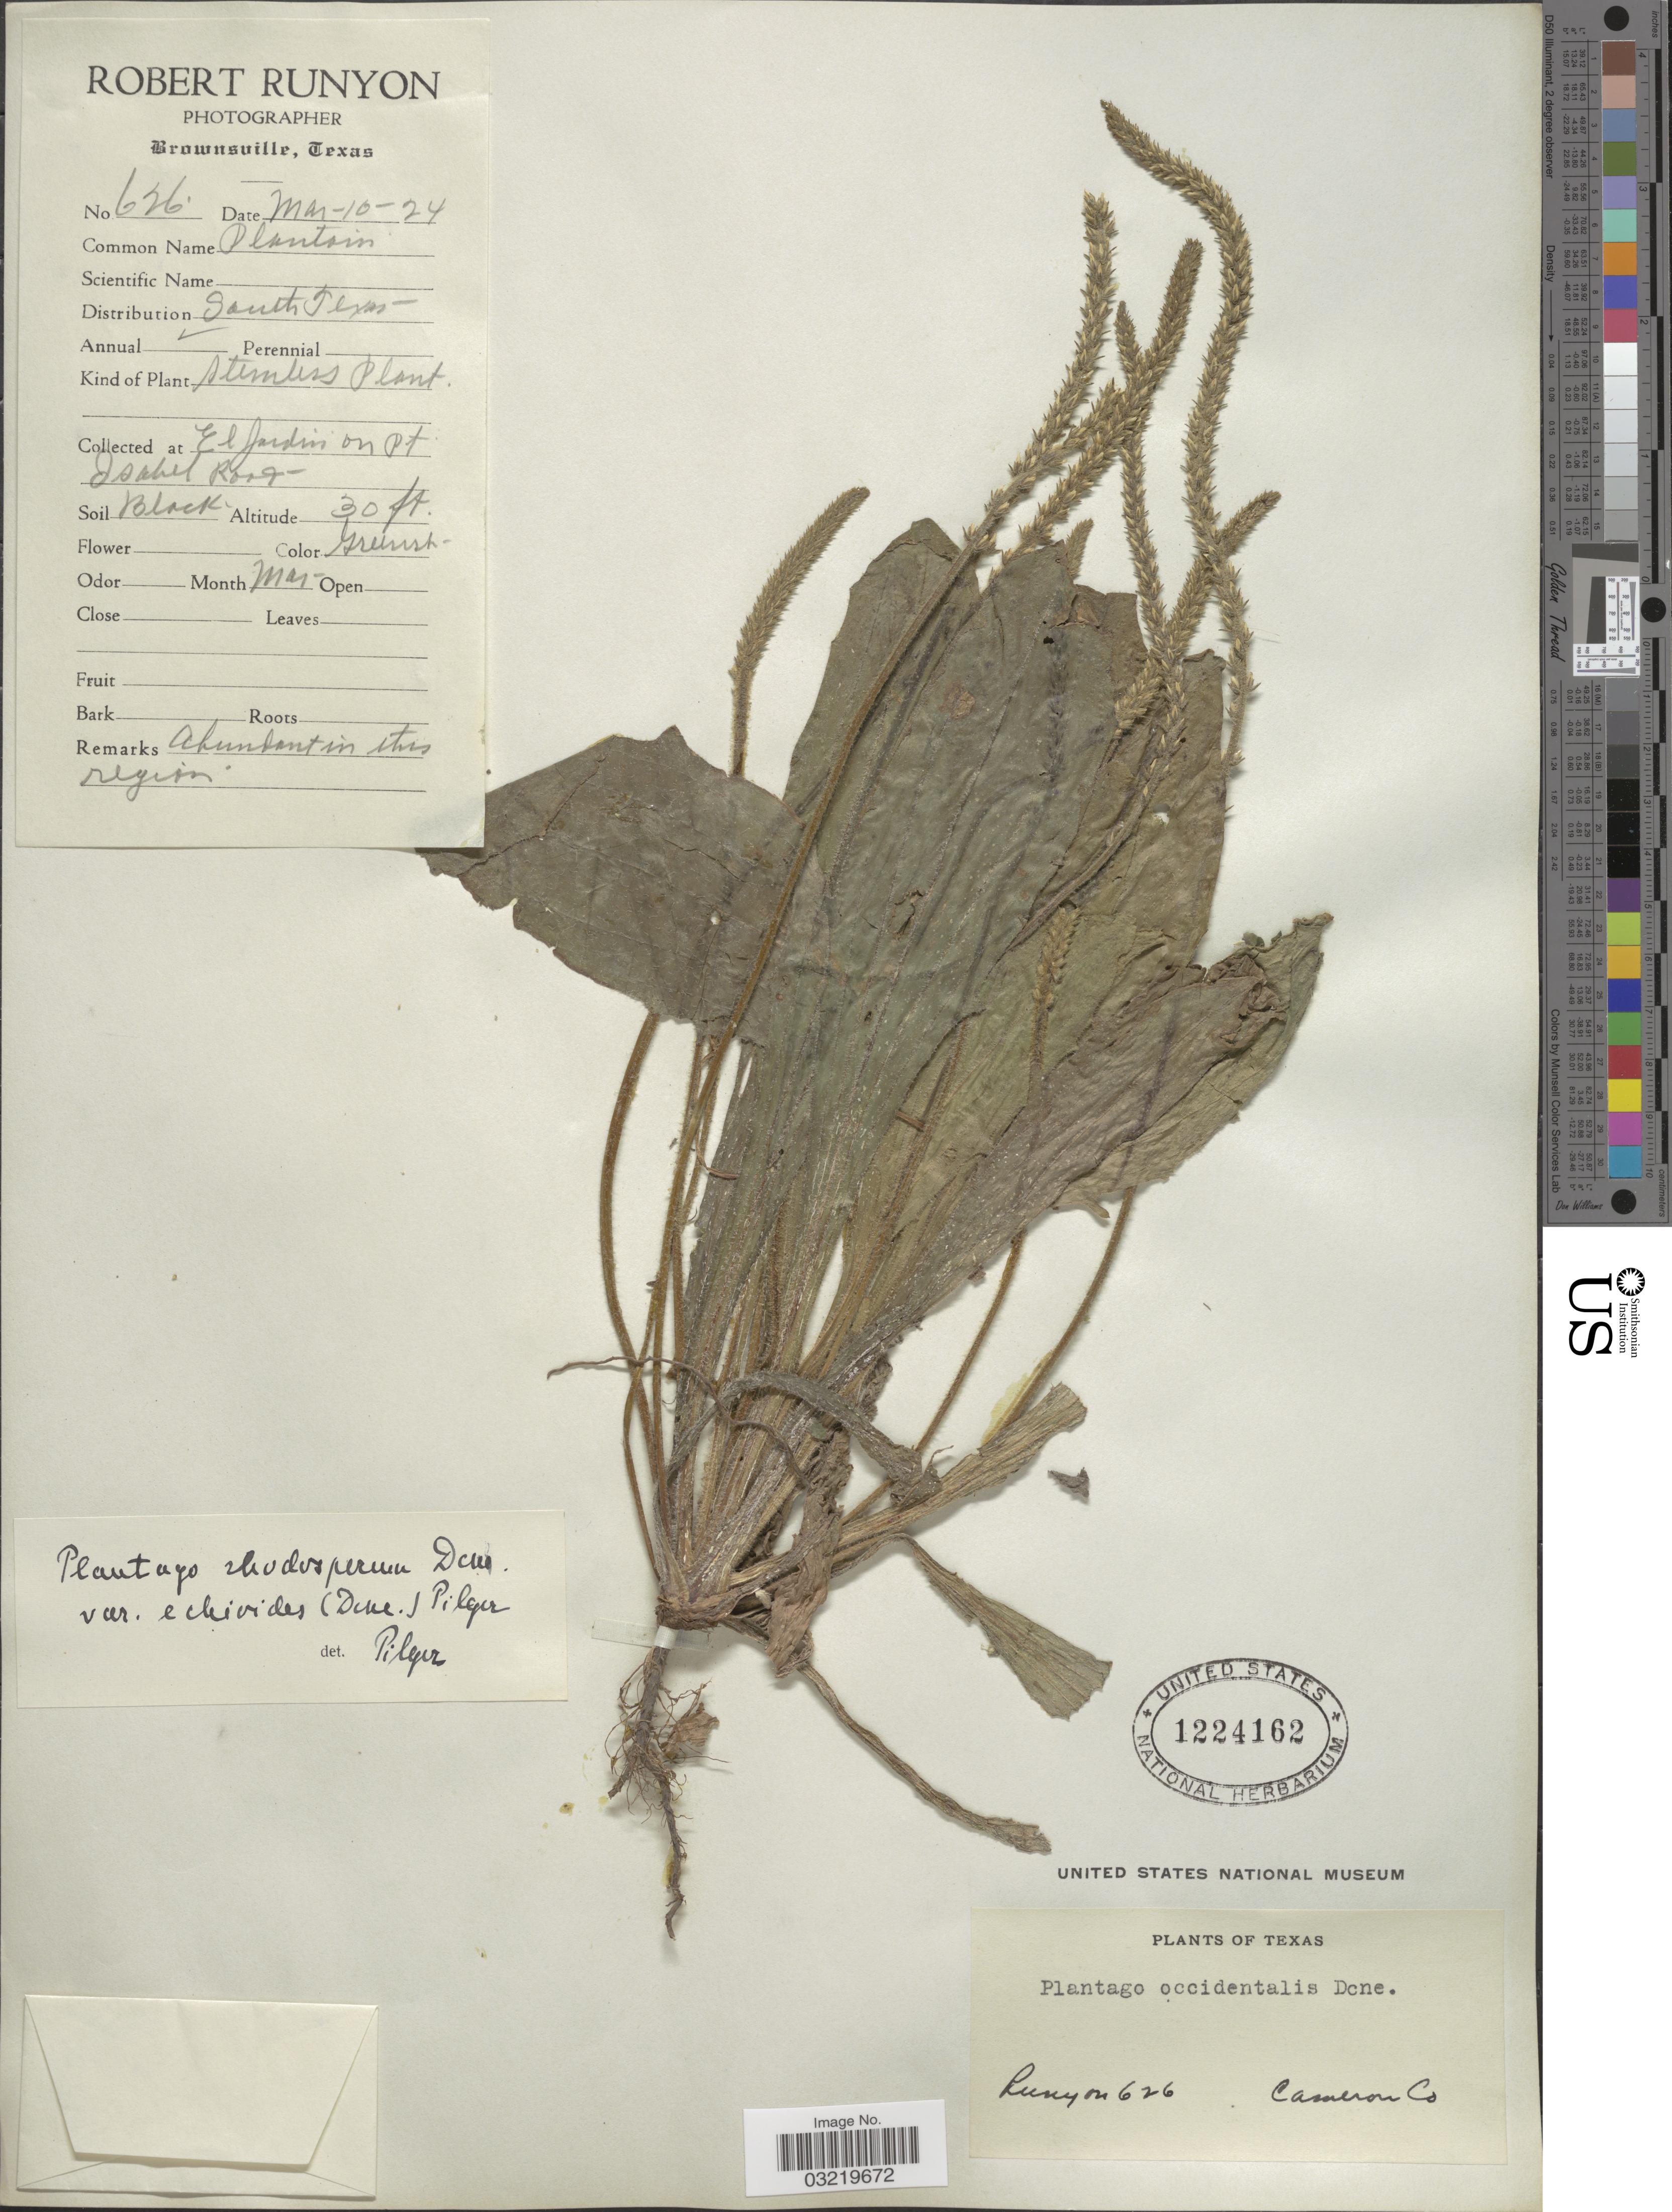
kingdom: Plantae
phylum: Tracheophyta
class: Magnoliopsida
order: Lamiales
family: Plantaginaceae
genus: Plantago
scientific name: Plantago rhodosperma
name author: Decne.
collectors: R. Runyon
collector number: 626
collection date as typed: Transcribed d/m/y: 10/3/24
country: United States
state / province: Texas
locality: El Jardin on Pt Isabel Road. Cameron Co.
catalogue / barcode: US 1224162